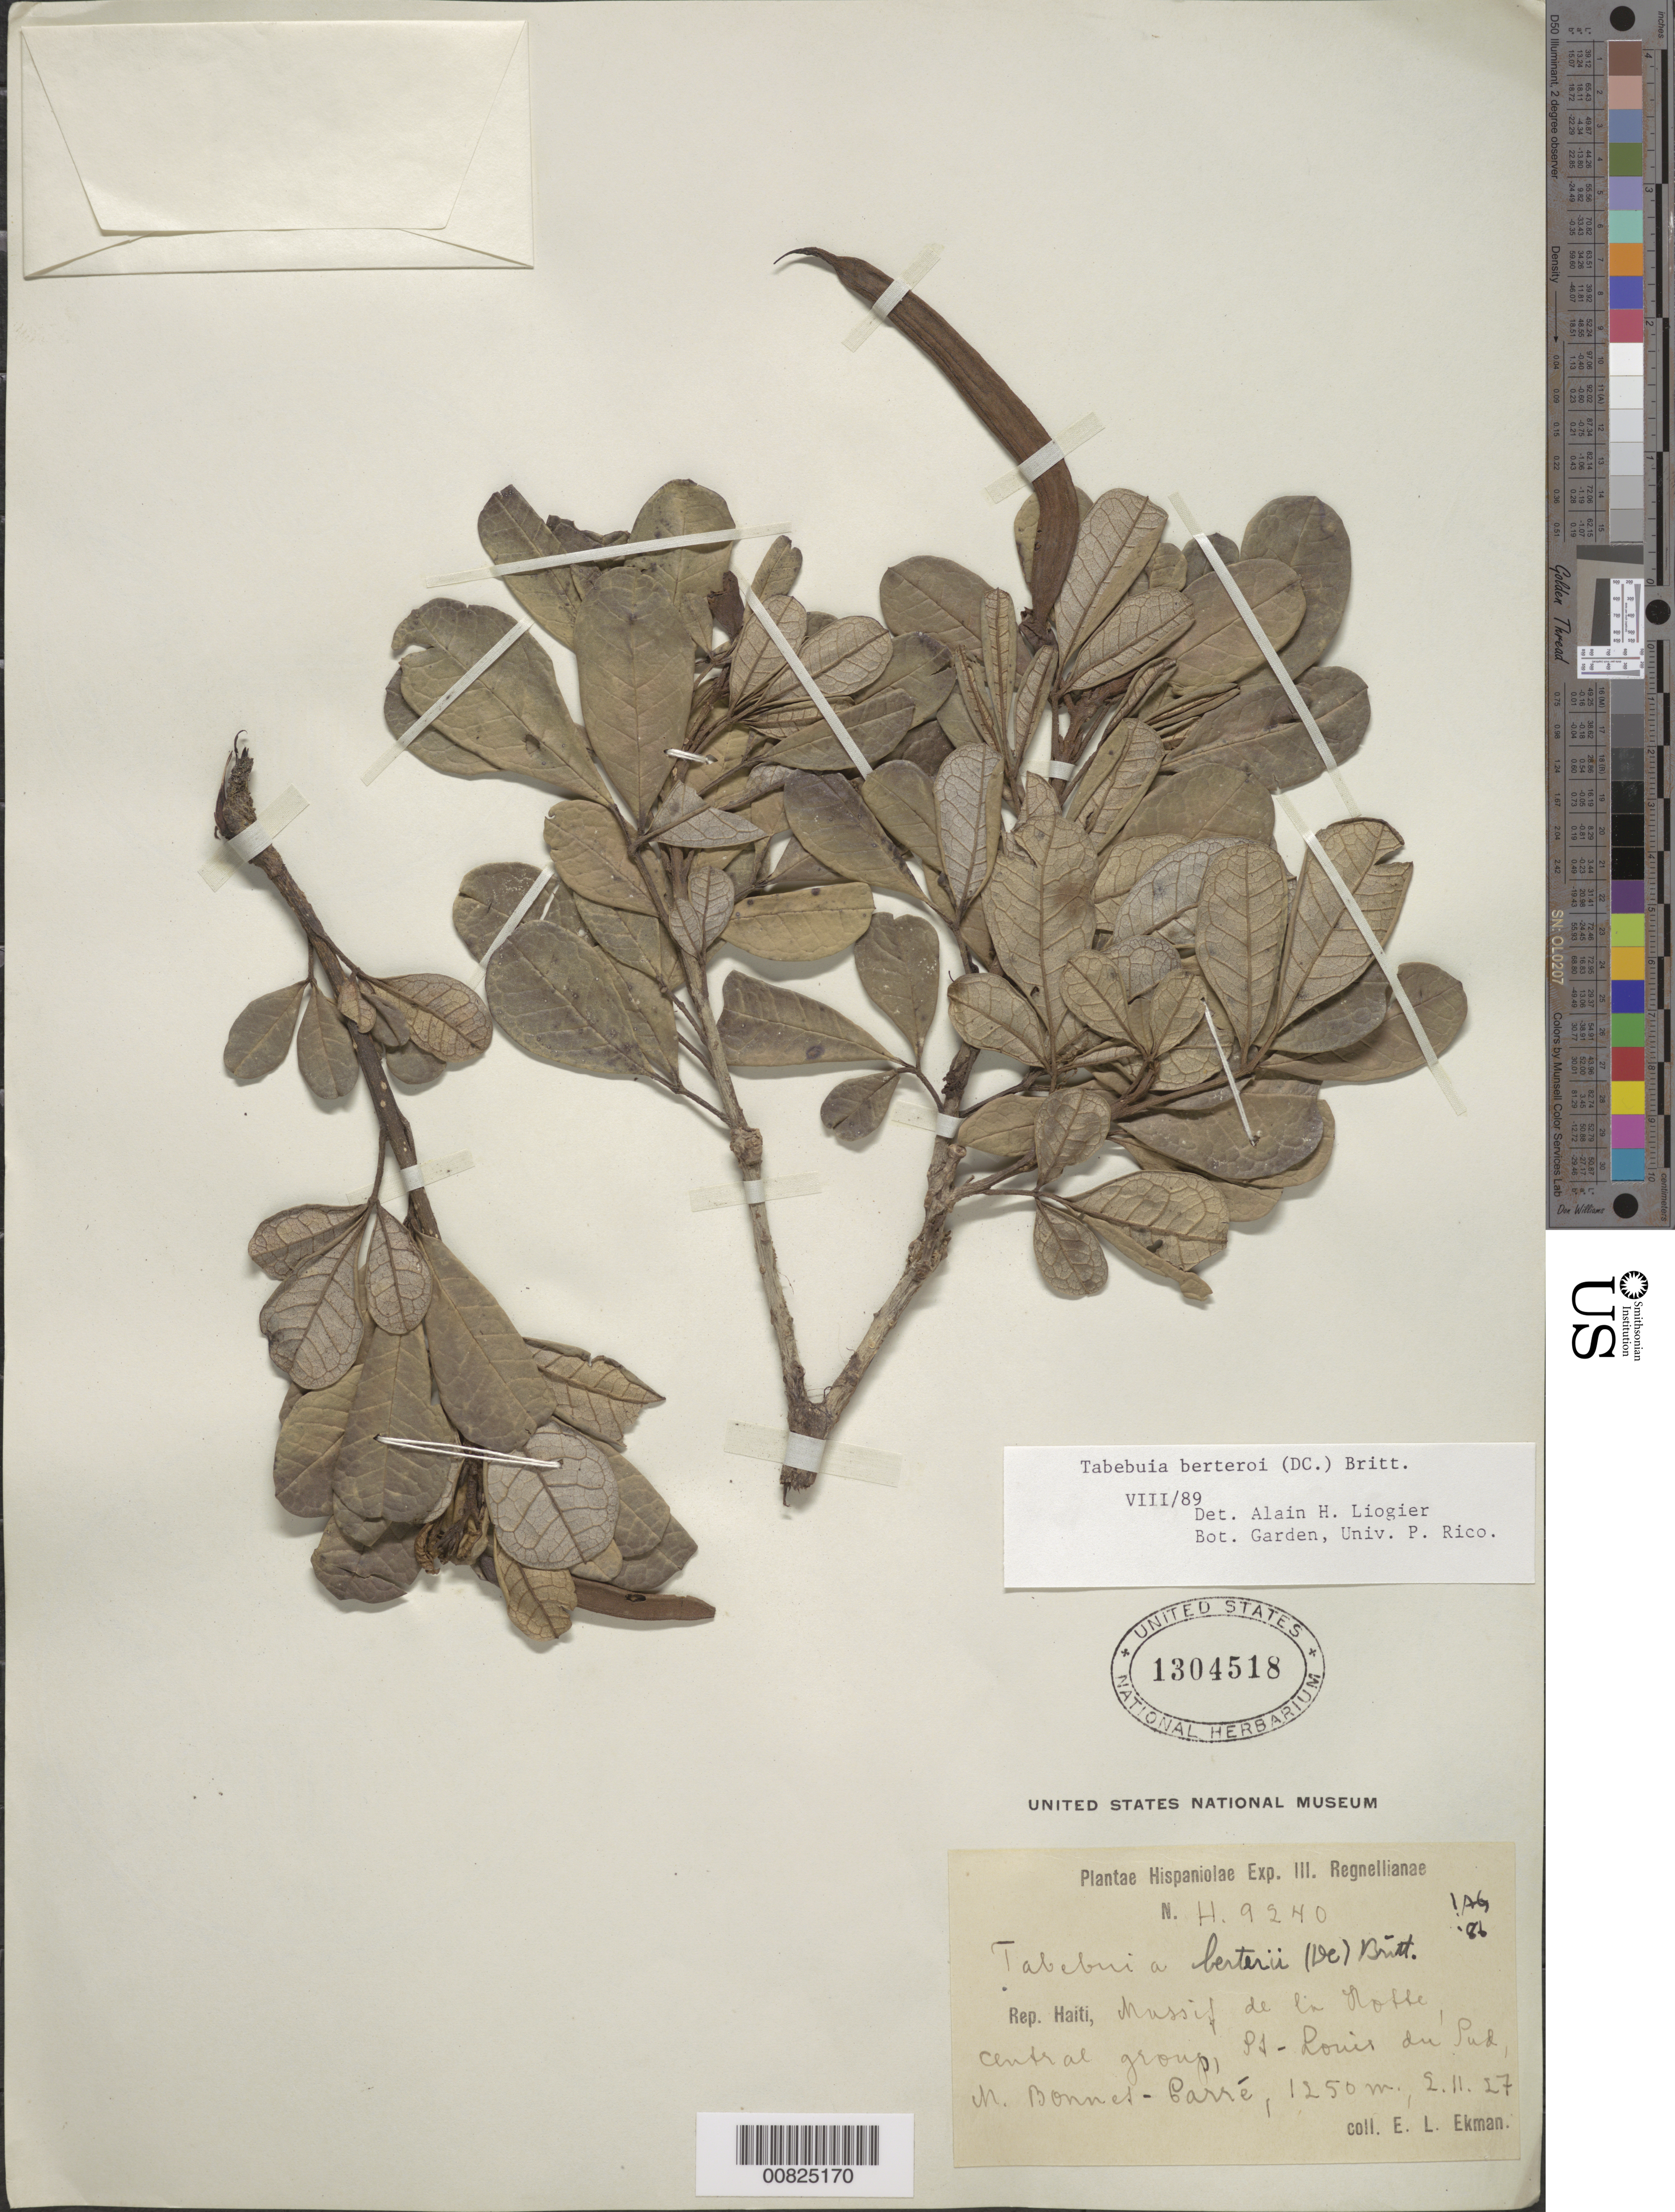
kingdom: Plantae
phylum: Tracheophyta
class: Magnoliopsida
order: Lamiales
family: Bignoniaceae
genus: Tabebuia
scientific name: Tabebuia berteroi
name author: (DC.) Britton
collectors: E. L. Ekman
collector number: H 9240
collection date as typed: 02 Nov 1927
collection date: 1927-11-02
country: Haiti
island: Hispaniola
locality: Massif de la Hotte, central group, St. Louis du Sud, M. Bonnes-Carré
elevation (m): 1250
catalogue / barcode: US 1304518